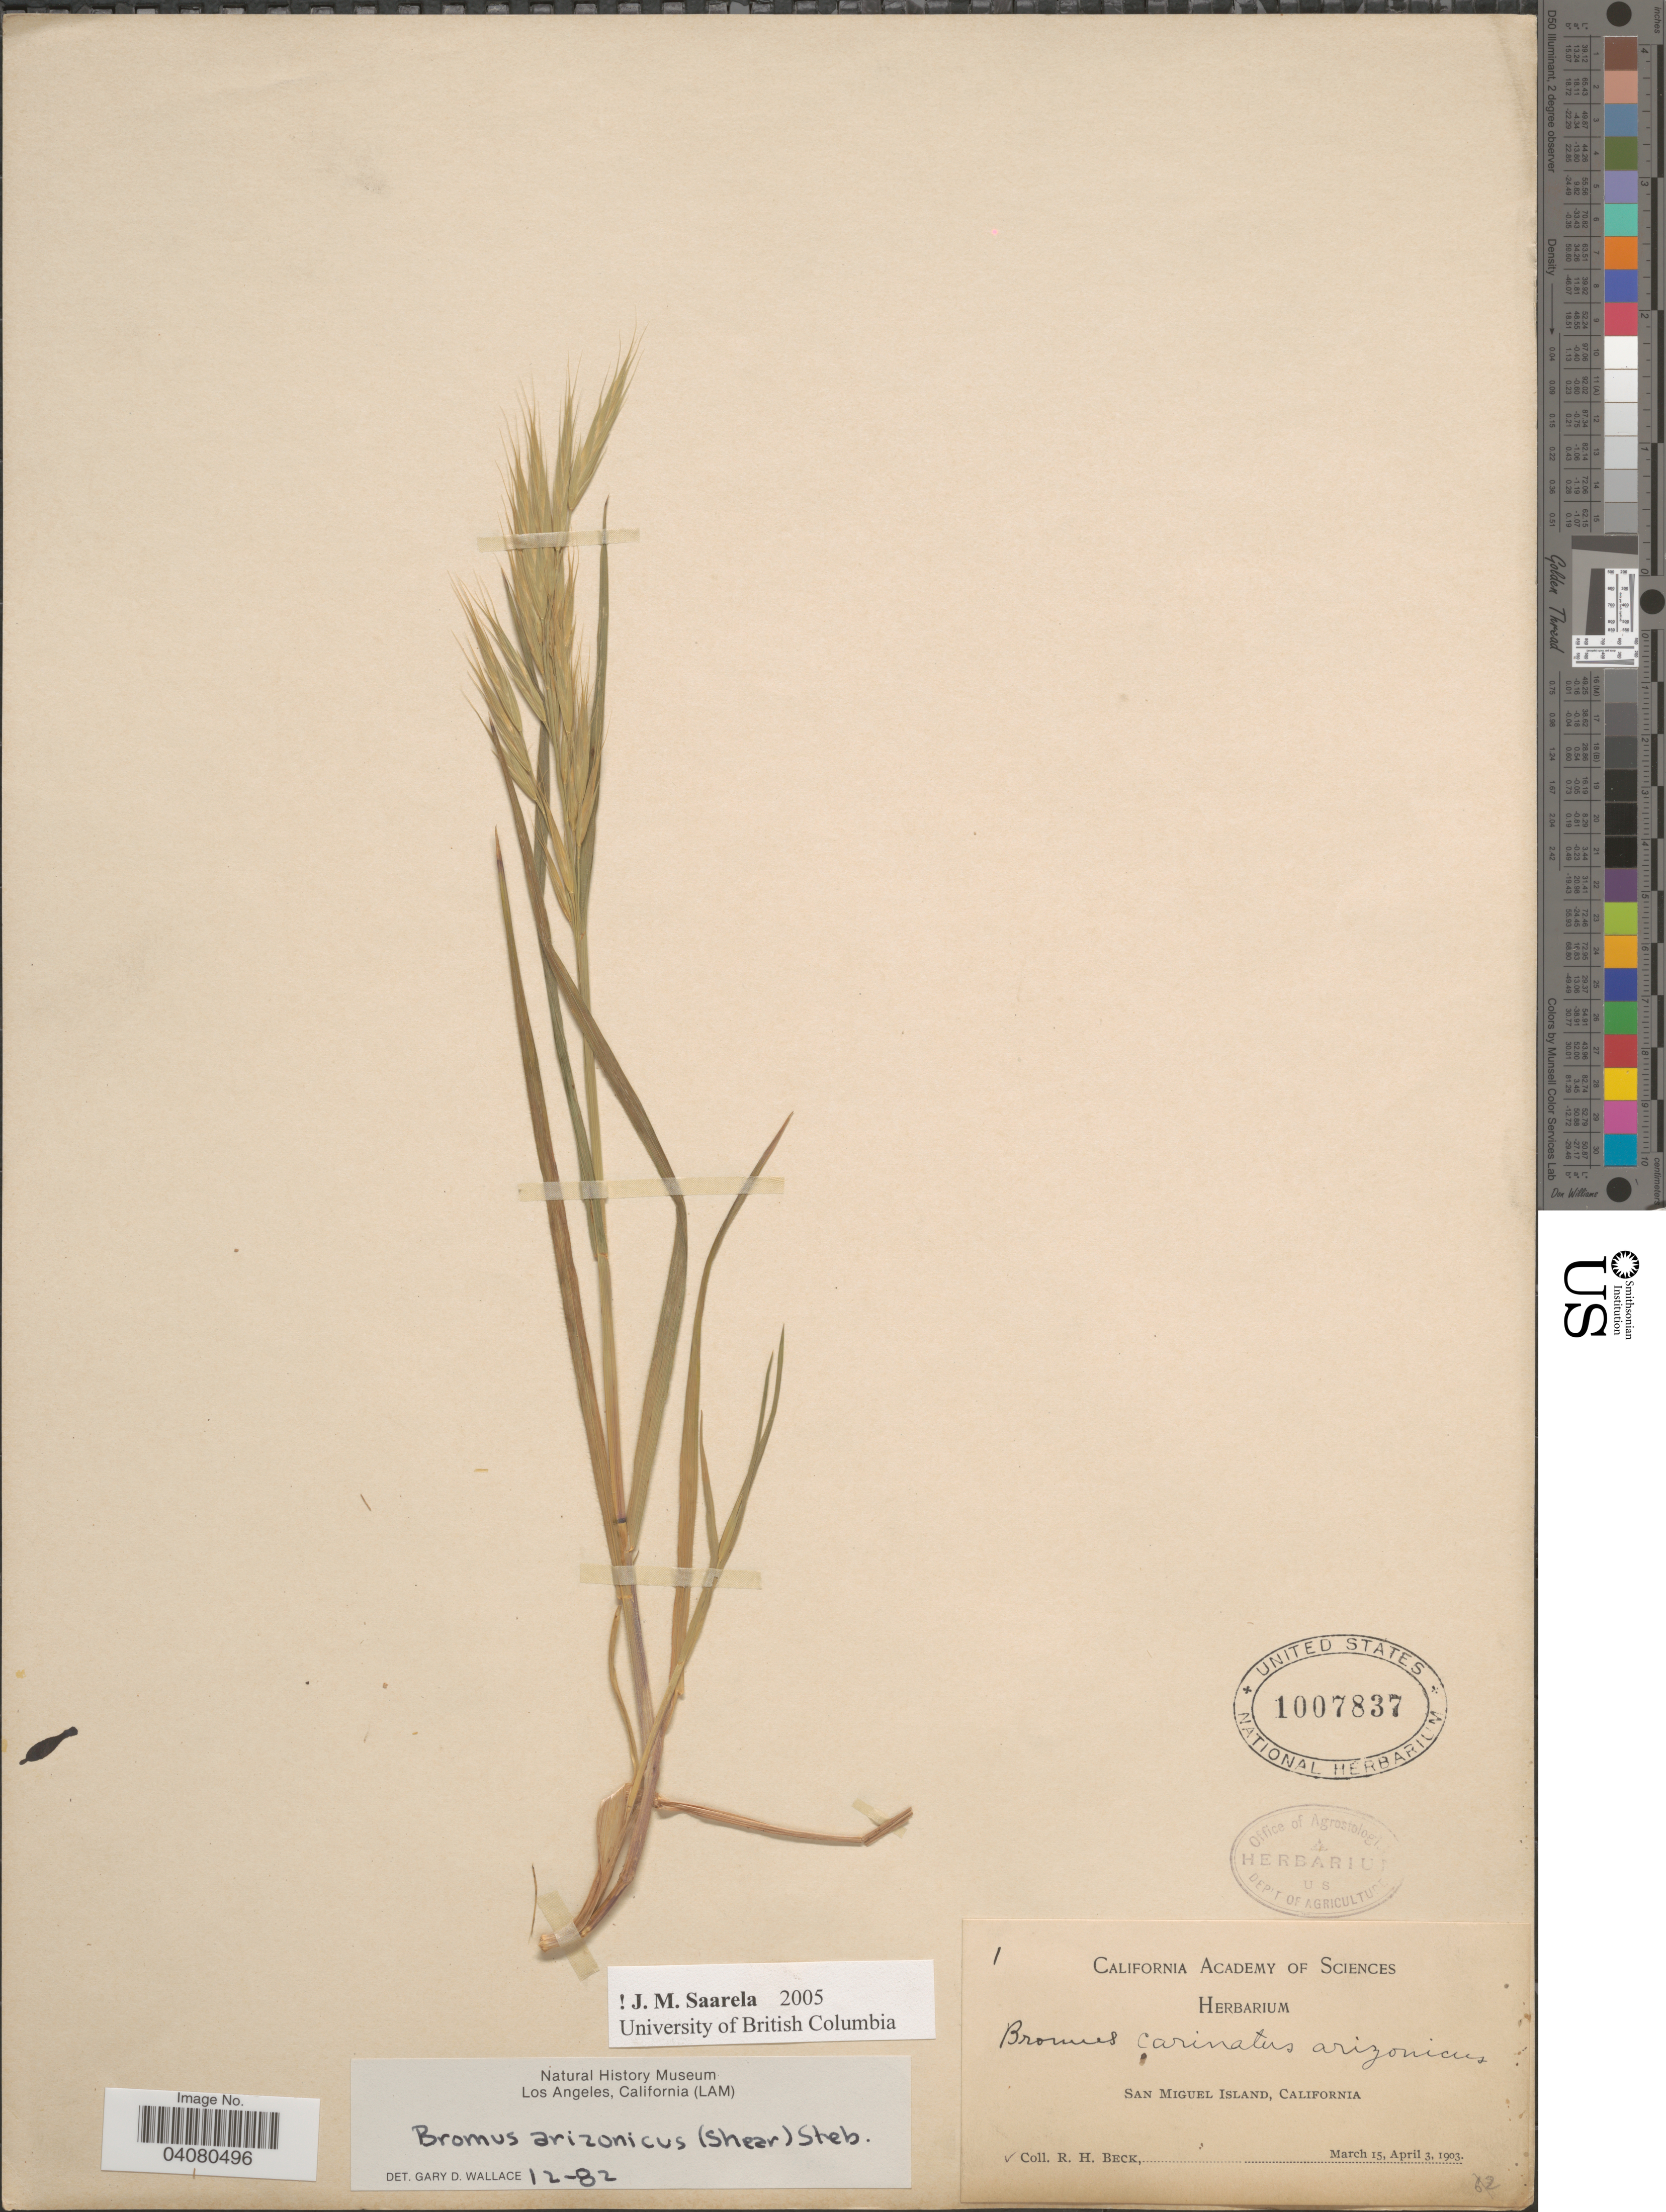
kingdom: Plantae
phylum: Tracheophyta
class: Liliopsida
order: Poales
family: Poaceae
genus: Bromus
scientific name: Bromus arenarius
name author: Labill.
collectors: R. Beck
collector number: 1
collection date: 1903-03-15/1903-04-03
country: United States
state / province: California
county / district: Santa Barbara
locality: San Miguel Island.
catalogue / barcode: US 1007837